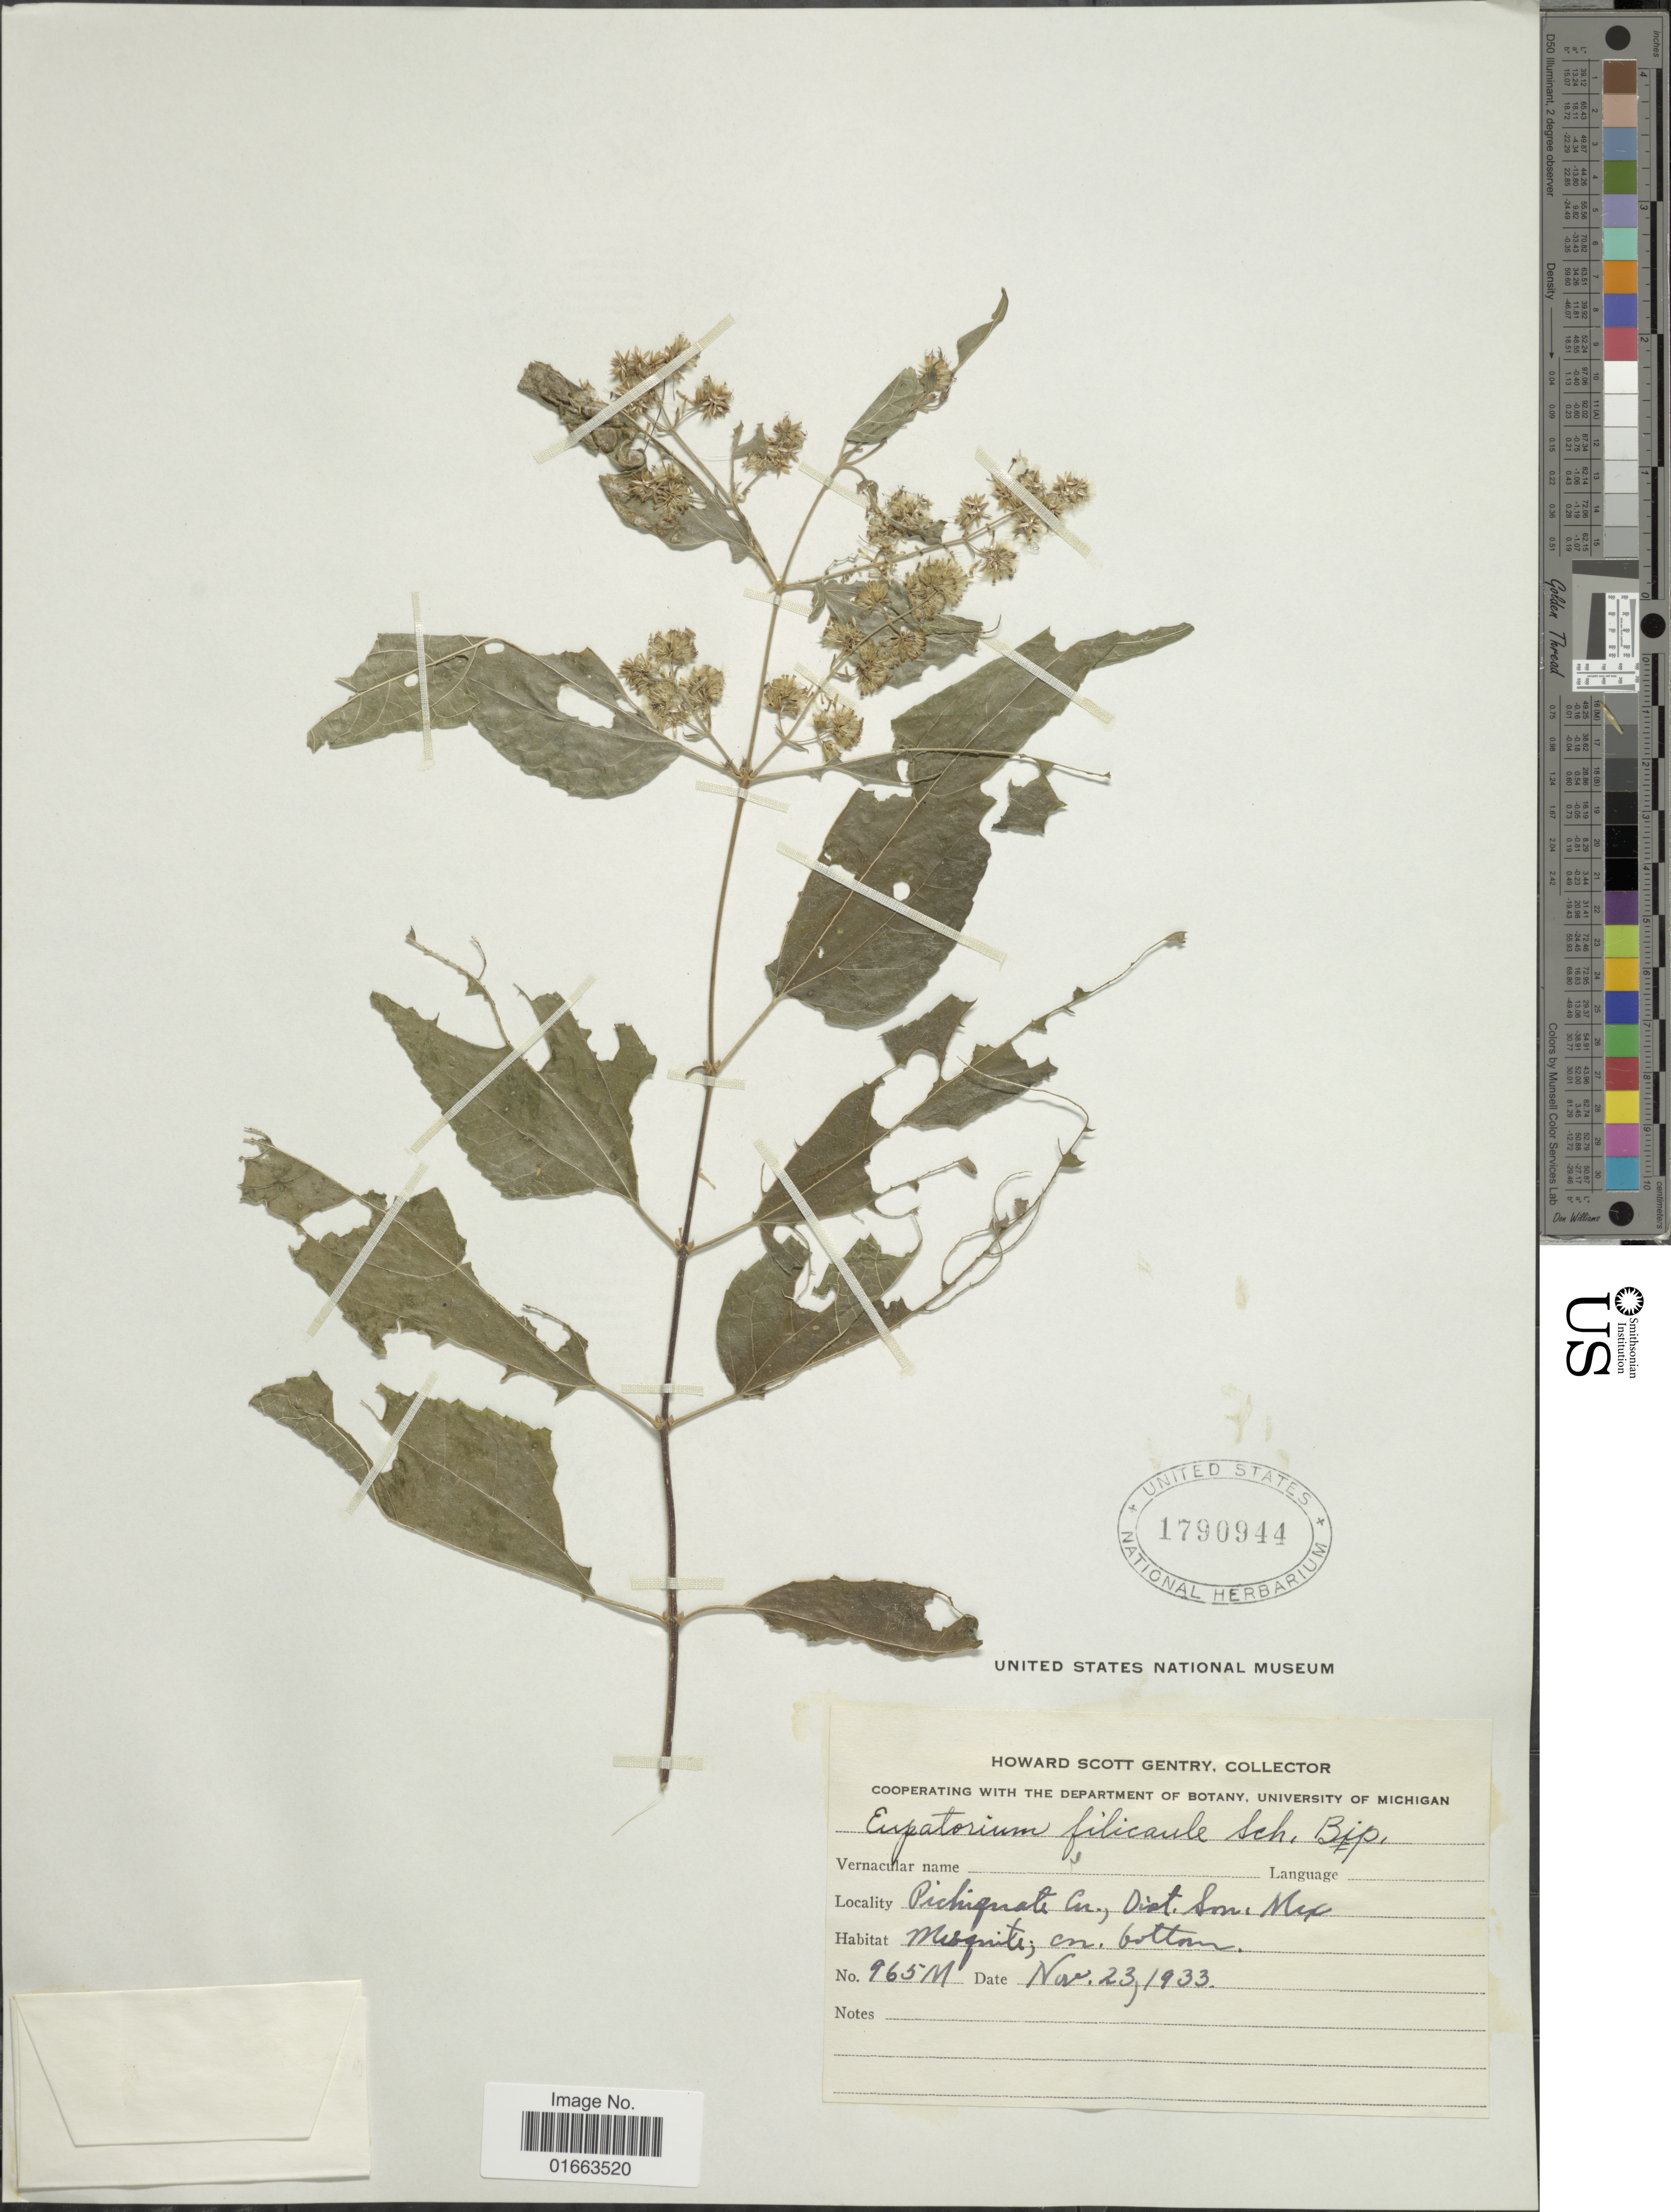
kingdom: Plantae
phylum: Tracheophyta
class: Magnoliopsida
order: Asterales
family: Asteraceae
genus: Koanophyllon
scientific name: Koanophyllon palmeri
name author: (A. Gray) R.M. King & H. Rob.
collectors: H. S. Gentry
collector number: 965M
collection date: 1933-11-23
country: Mexico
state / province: Sonora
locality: Pichizuate, Cur., Dist. Son.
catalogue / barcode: US 1790944